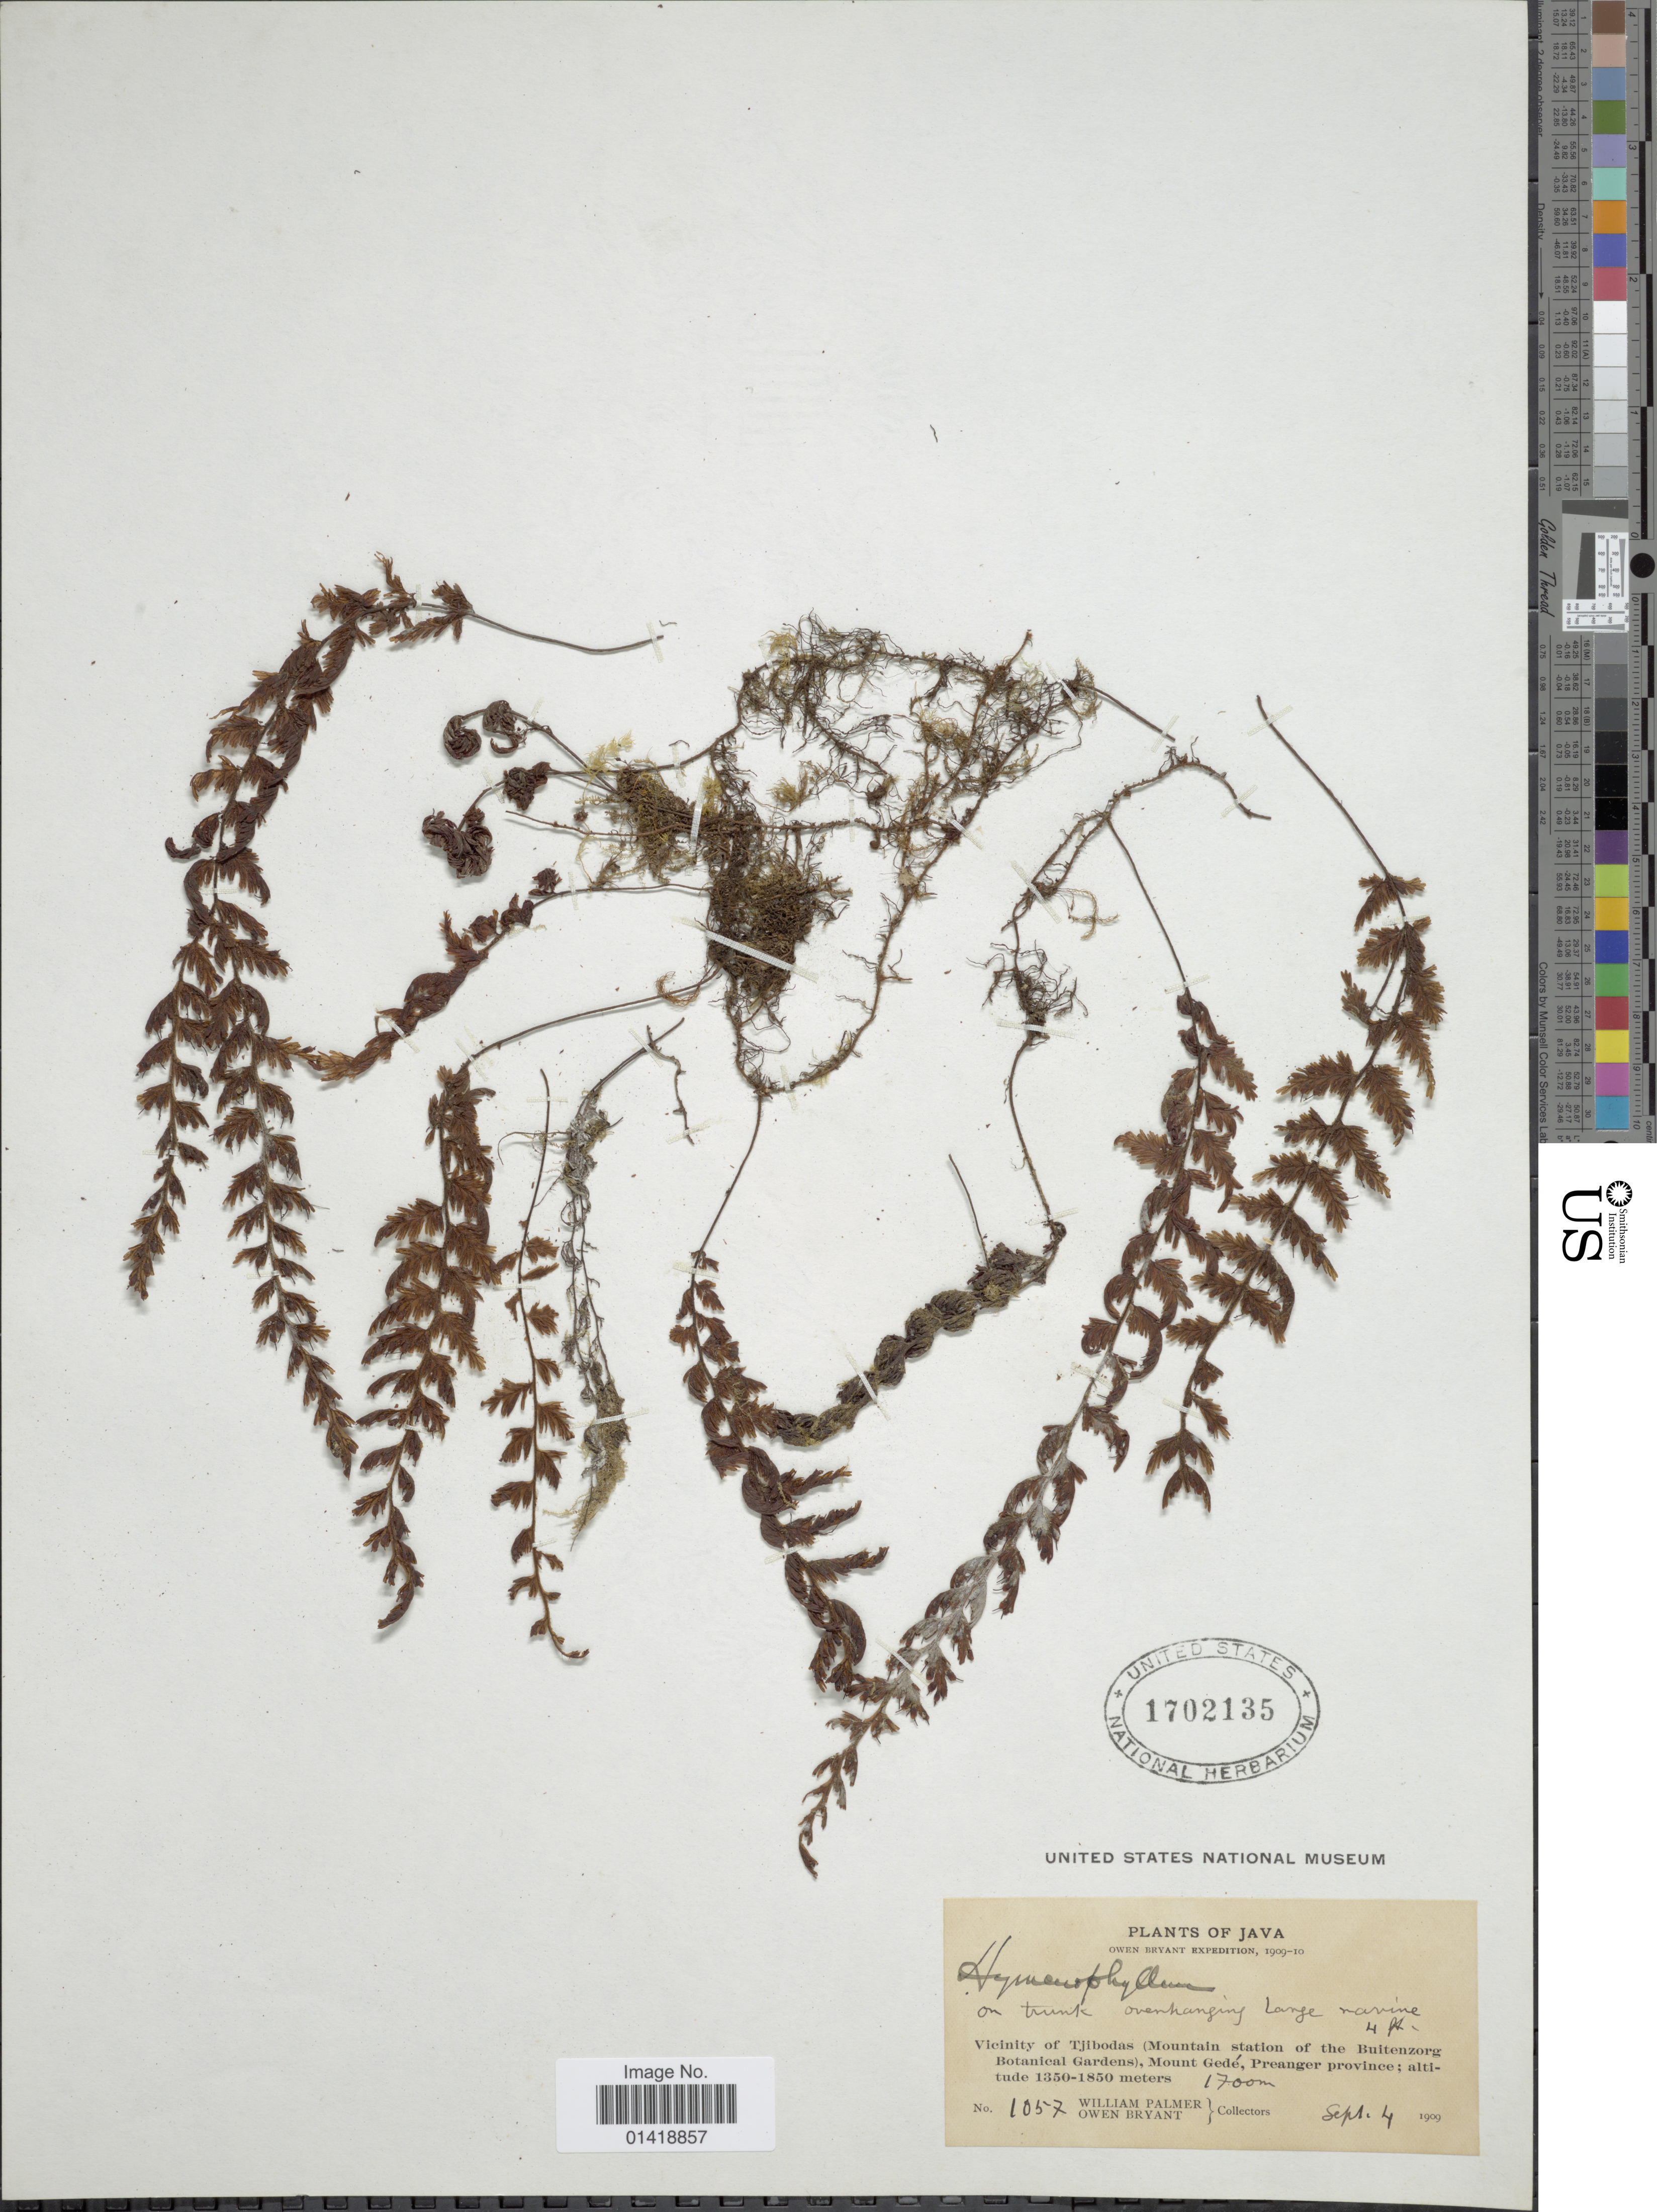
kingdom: Plantae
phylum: Tracheophyta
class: Polypodiopsida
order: Hymenophyllales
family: Hymenophyllaceae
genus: Hymenophyllum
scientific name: Hymenophyllum sp.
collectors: W. Palmer & O. Bryant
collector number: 1057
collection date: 1909-09-04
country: Indonesia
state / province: Java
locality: Vicinity of Tjibodas (Mountain station of the Buitenzorg Botanical Gardens), Mount Gede, Preanger province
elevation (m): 1700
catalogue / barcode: US 1702135